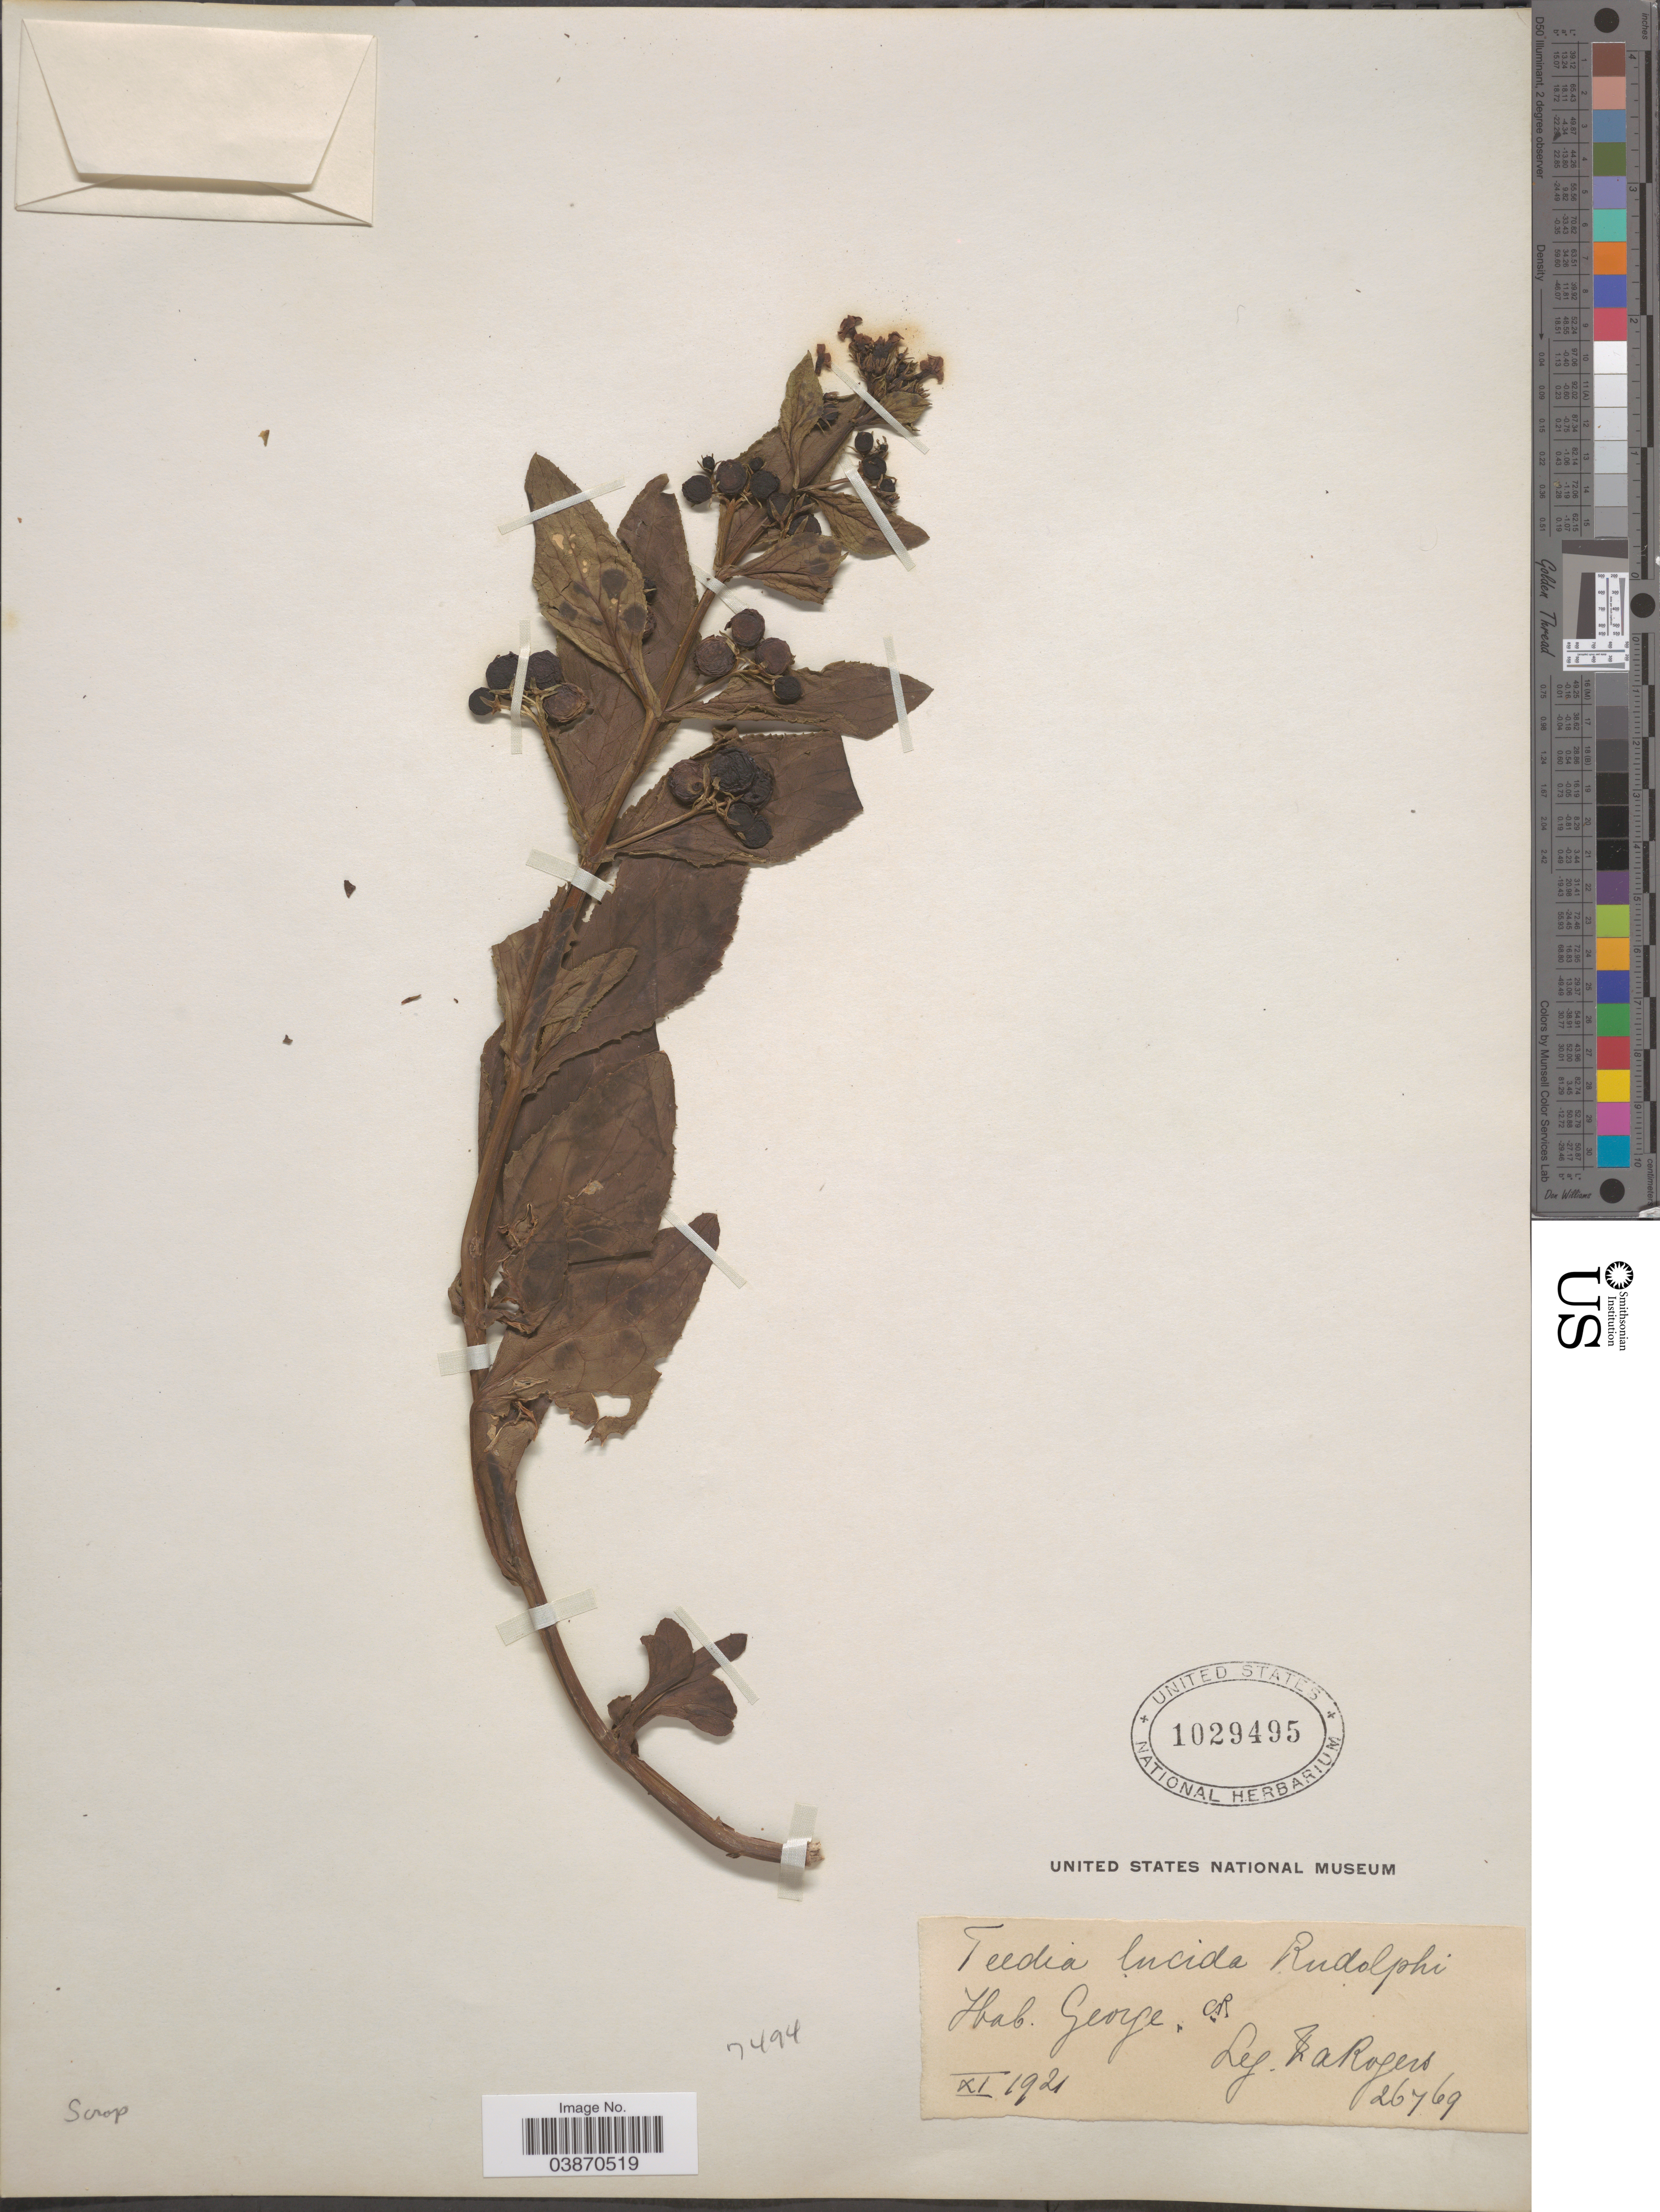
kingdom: Plantae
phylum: Tracheophyta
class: Magnoliopsida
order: Lamiales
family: Scrophulariaceae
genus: Teedia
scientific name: Teedia lucida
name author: Rudolphi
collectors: F. A. Rogers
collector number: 26769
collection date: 1921-11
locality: George.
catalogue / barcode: US 1029495